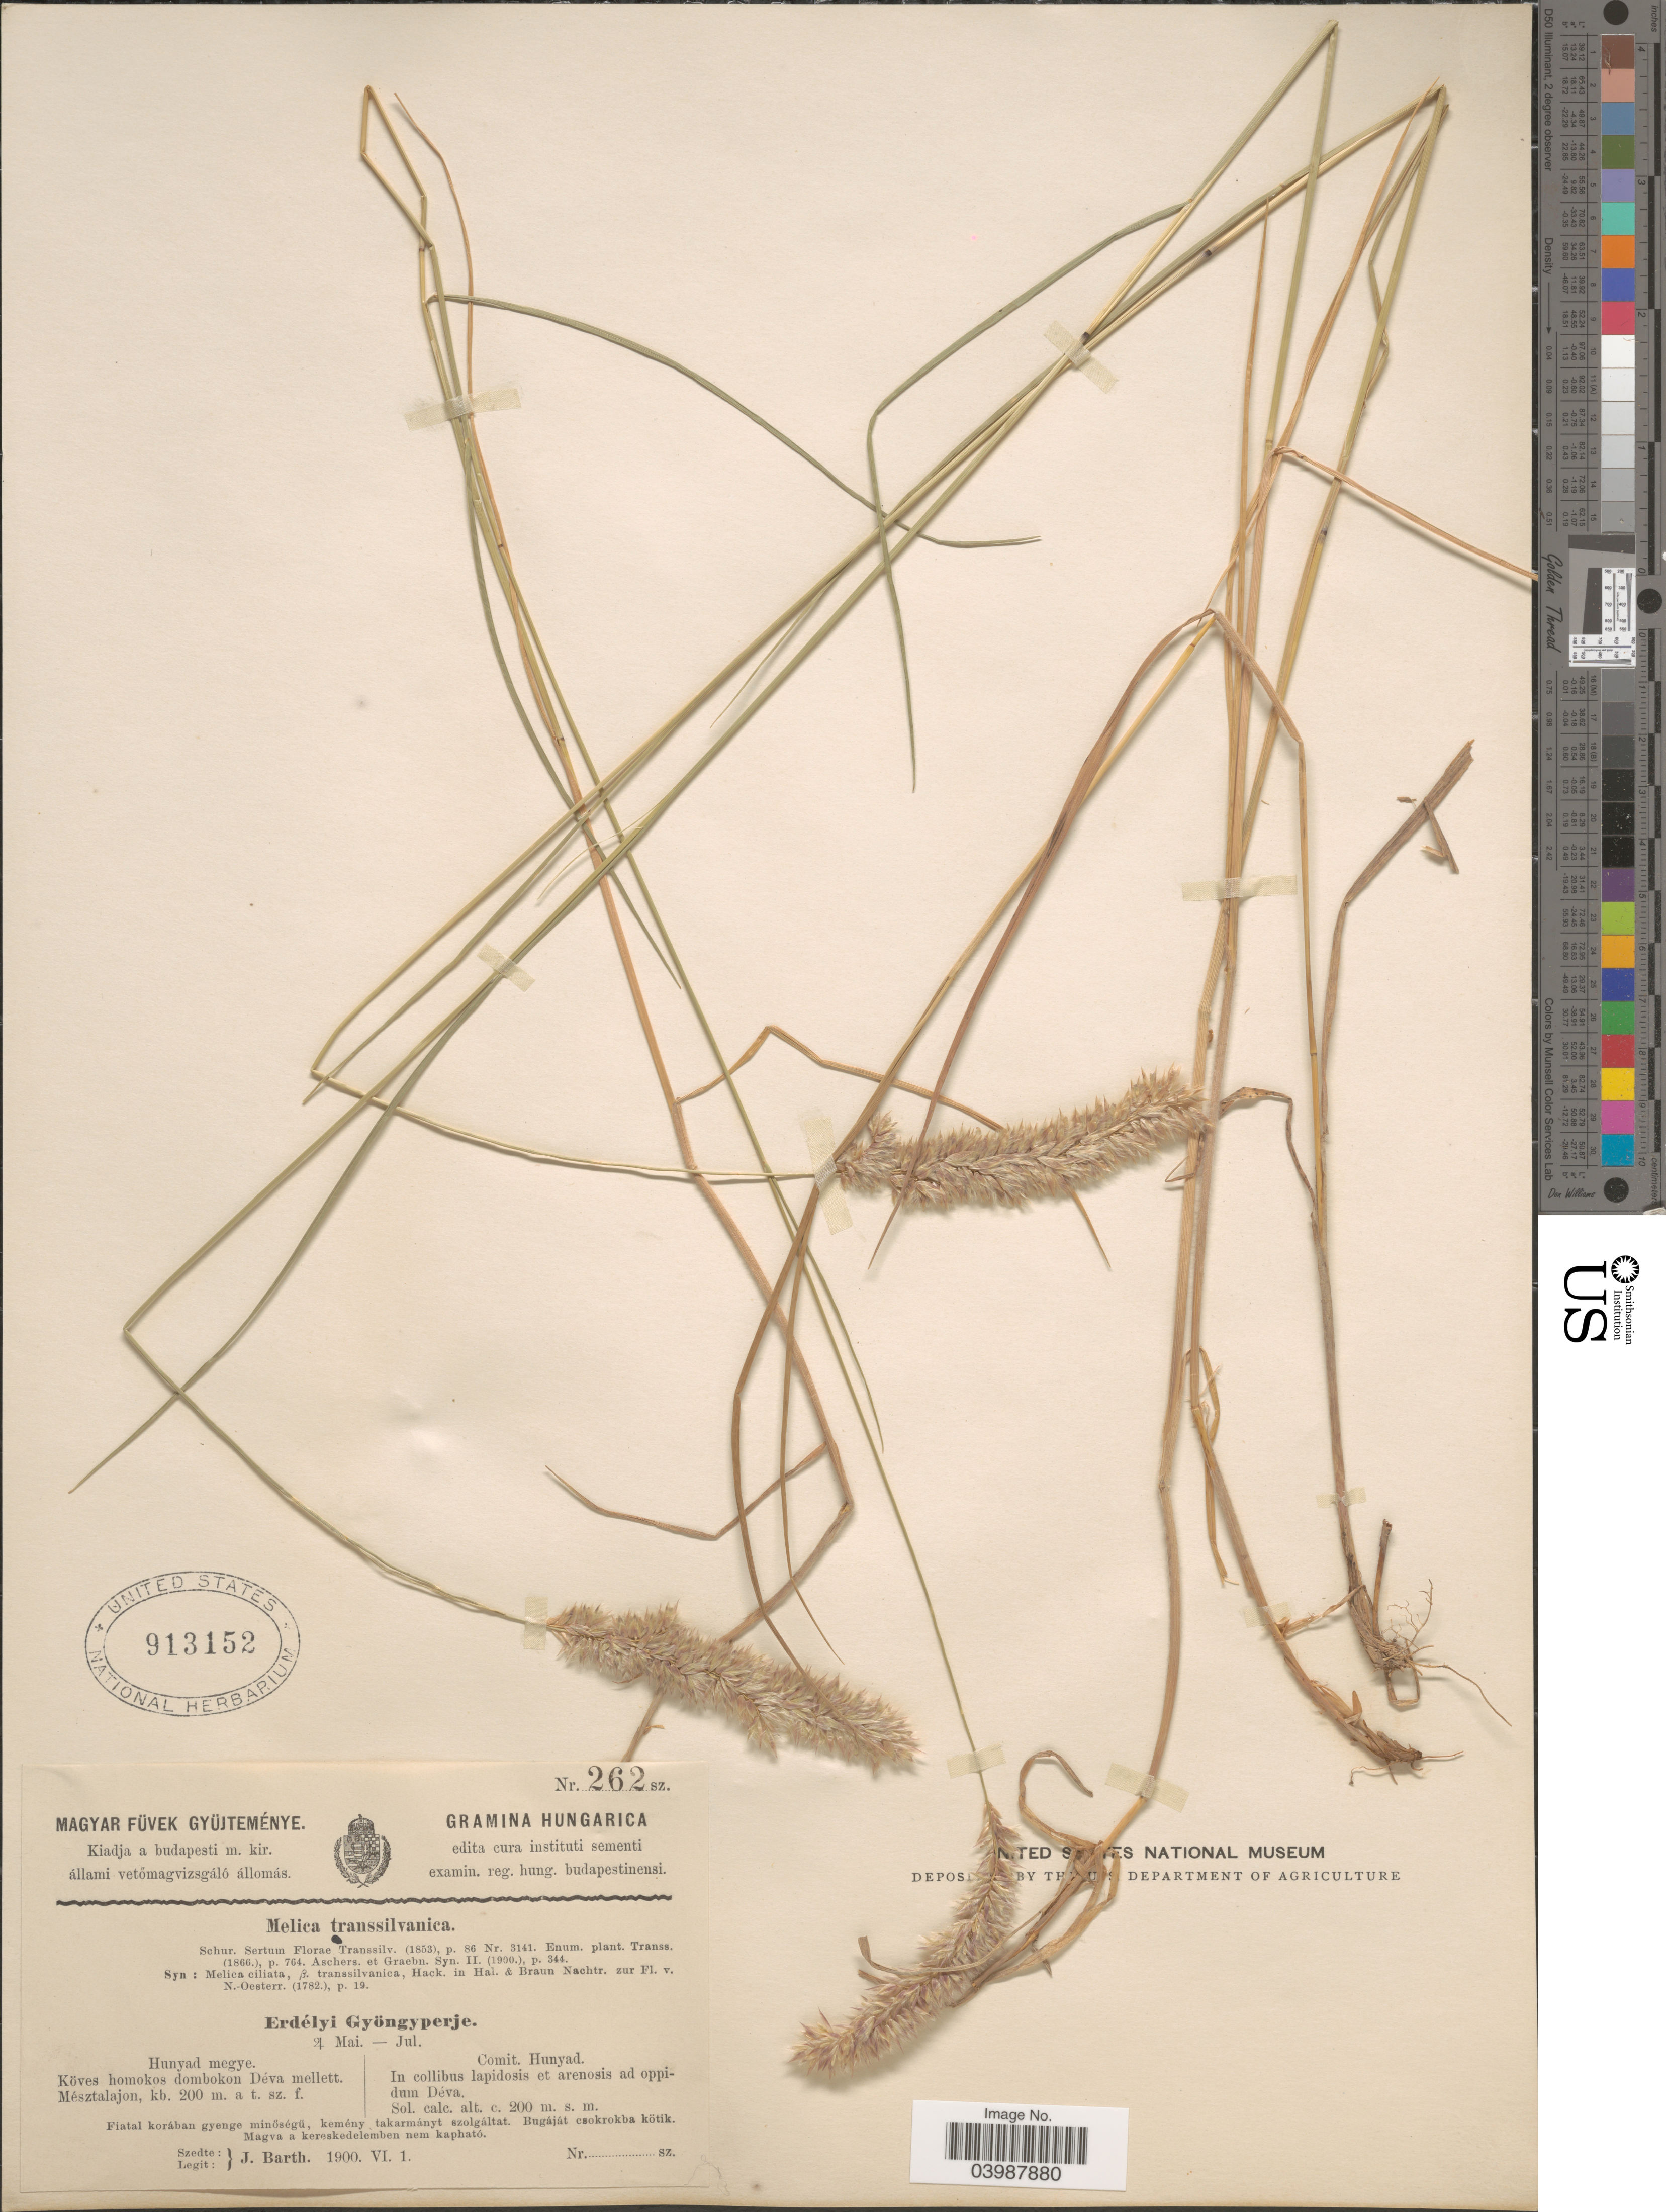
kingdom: Plantae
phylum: Tracheophyta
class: Liliopsida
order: Poales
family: Poaceae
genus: Melica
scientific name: Melica transsilvanica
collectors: J. Barth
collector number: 262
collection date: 1900-06-01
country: Hungary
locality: Melica transsilvanica. Comit. Hunyad. In collibus lapidosis et arenosis ad oppidum Déva.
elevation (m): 200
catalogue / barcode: US 913152